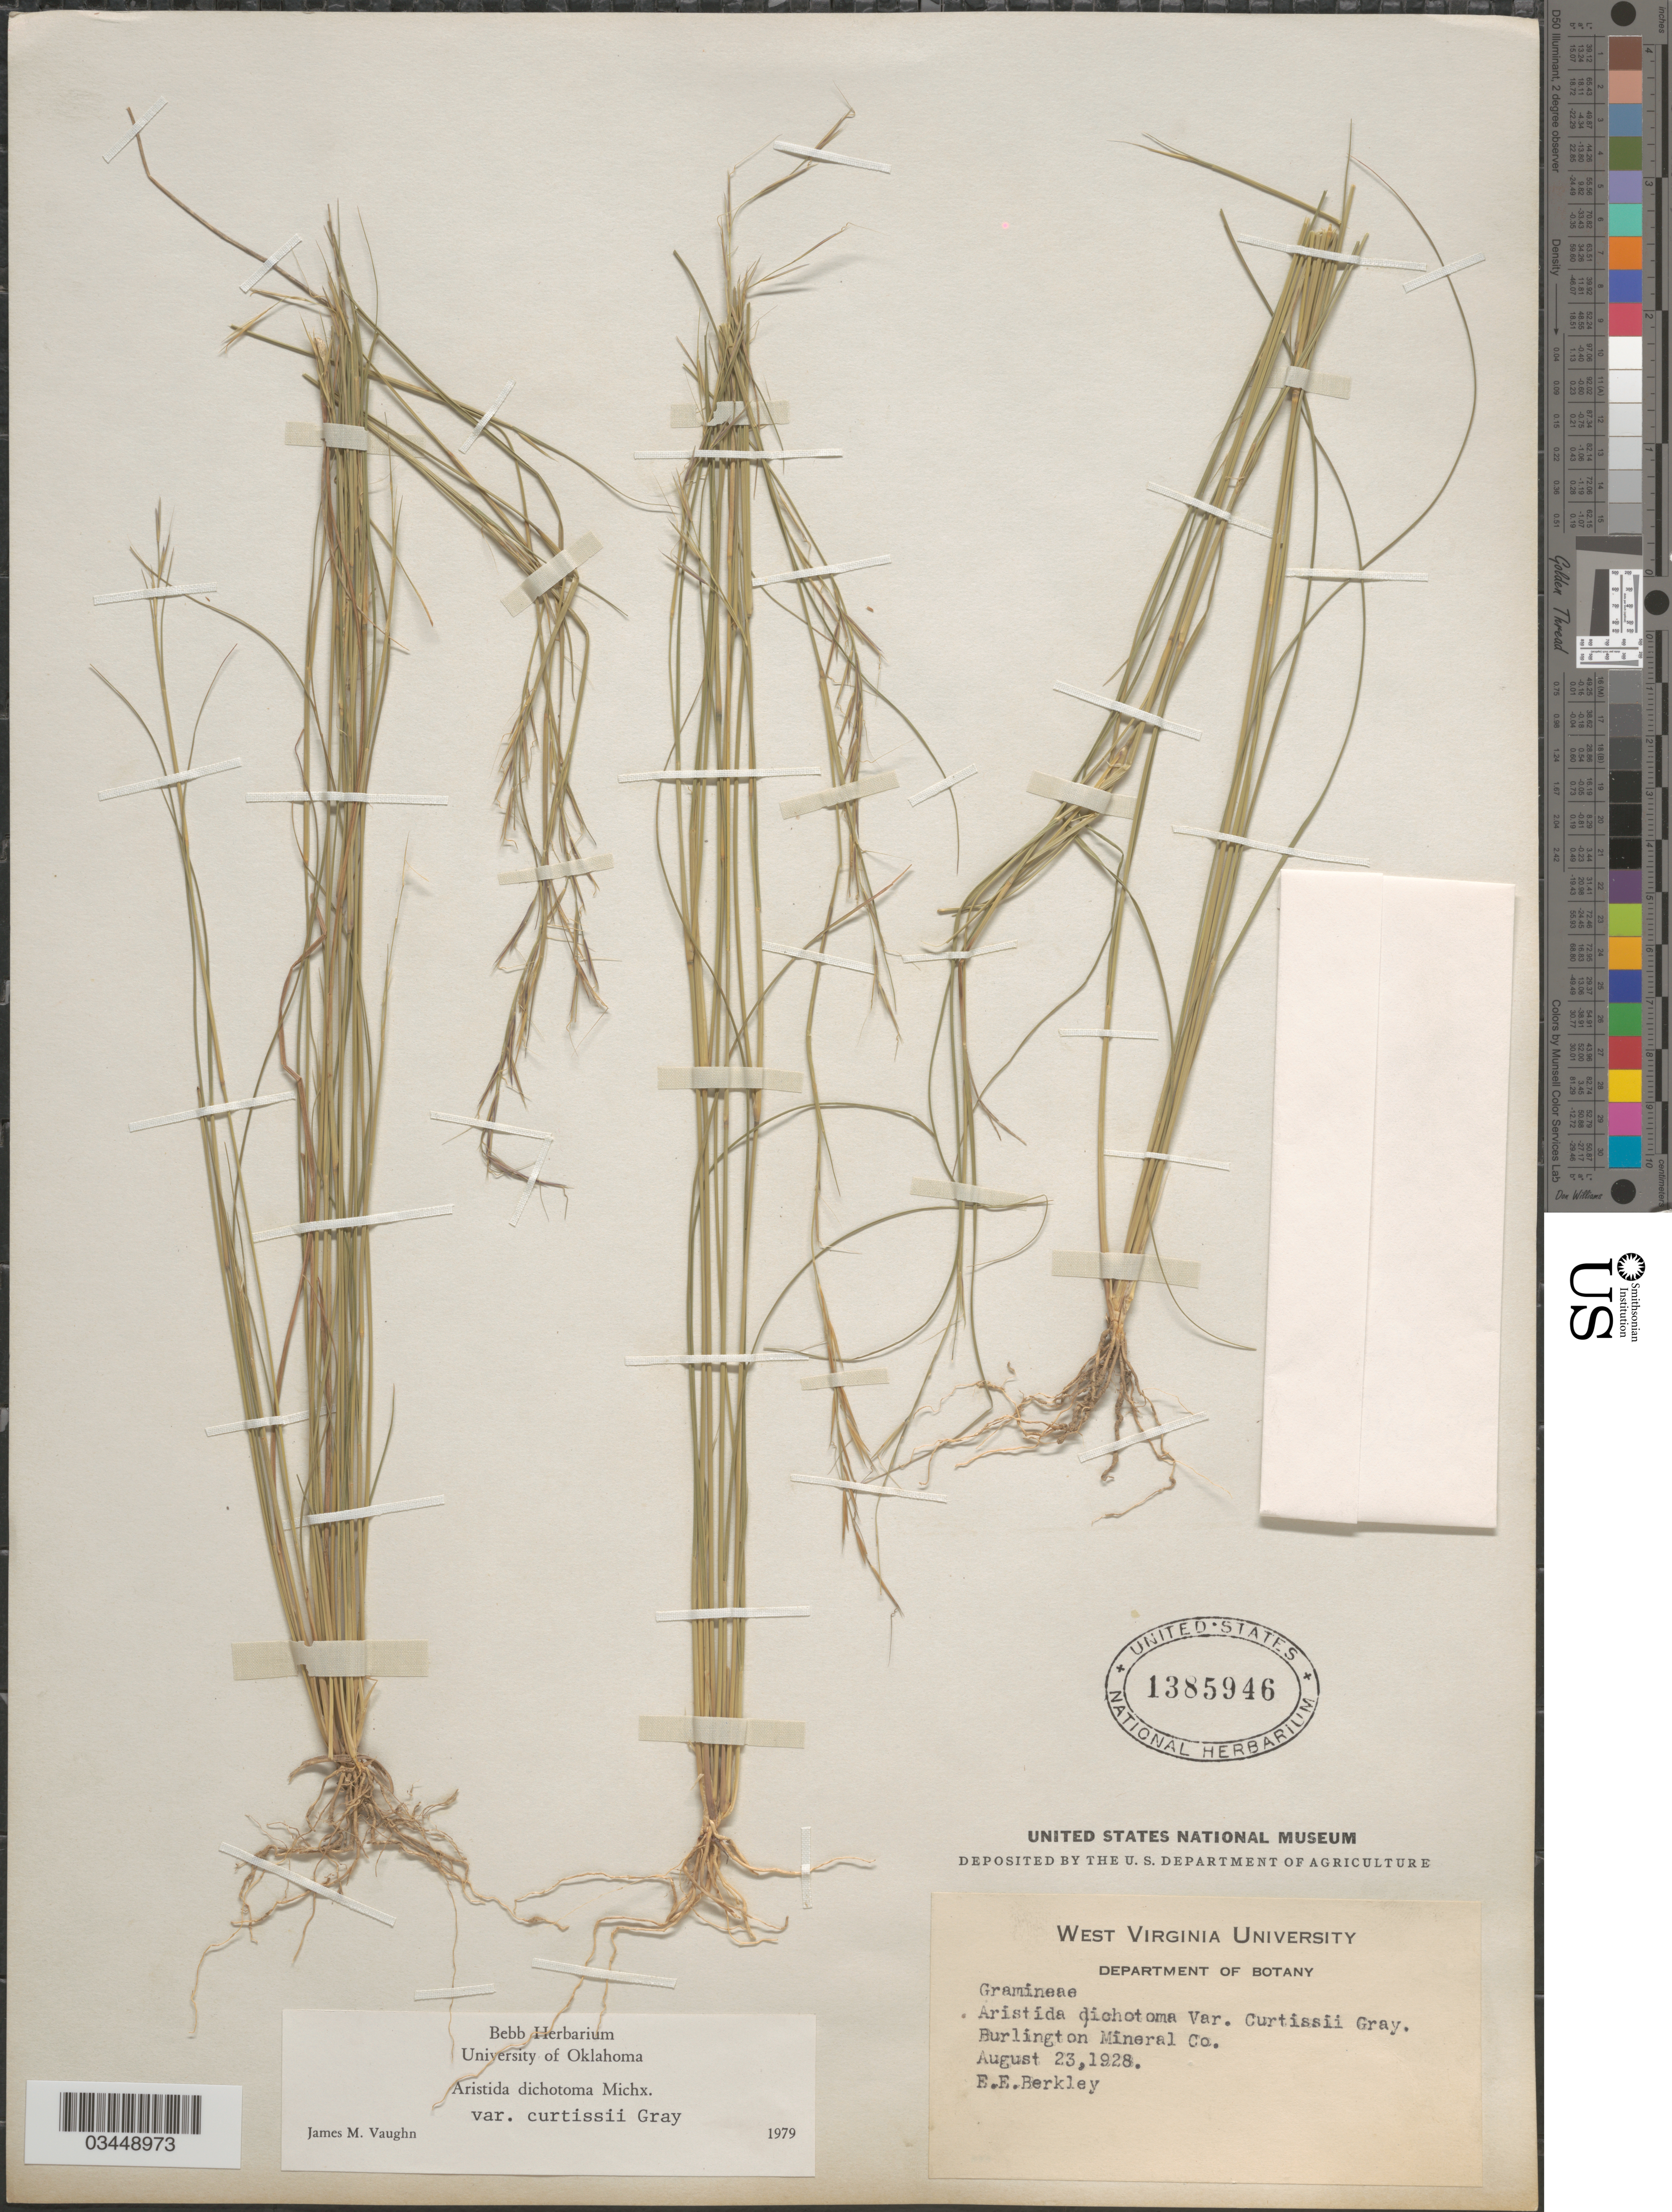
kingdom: Plantae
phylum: Tracheophyta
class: Liliopsida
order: Poales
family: Poaceae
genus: Aristida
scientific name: Aristida dichotoma var. curtisii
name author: A. Gray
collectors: E. Berkley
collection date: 1928-08-23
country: United States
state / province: West Virginia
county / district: Mineral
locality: Burlington Mineral Co.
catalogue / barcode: US 1385946